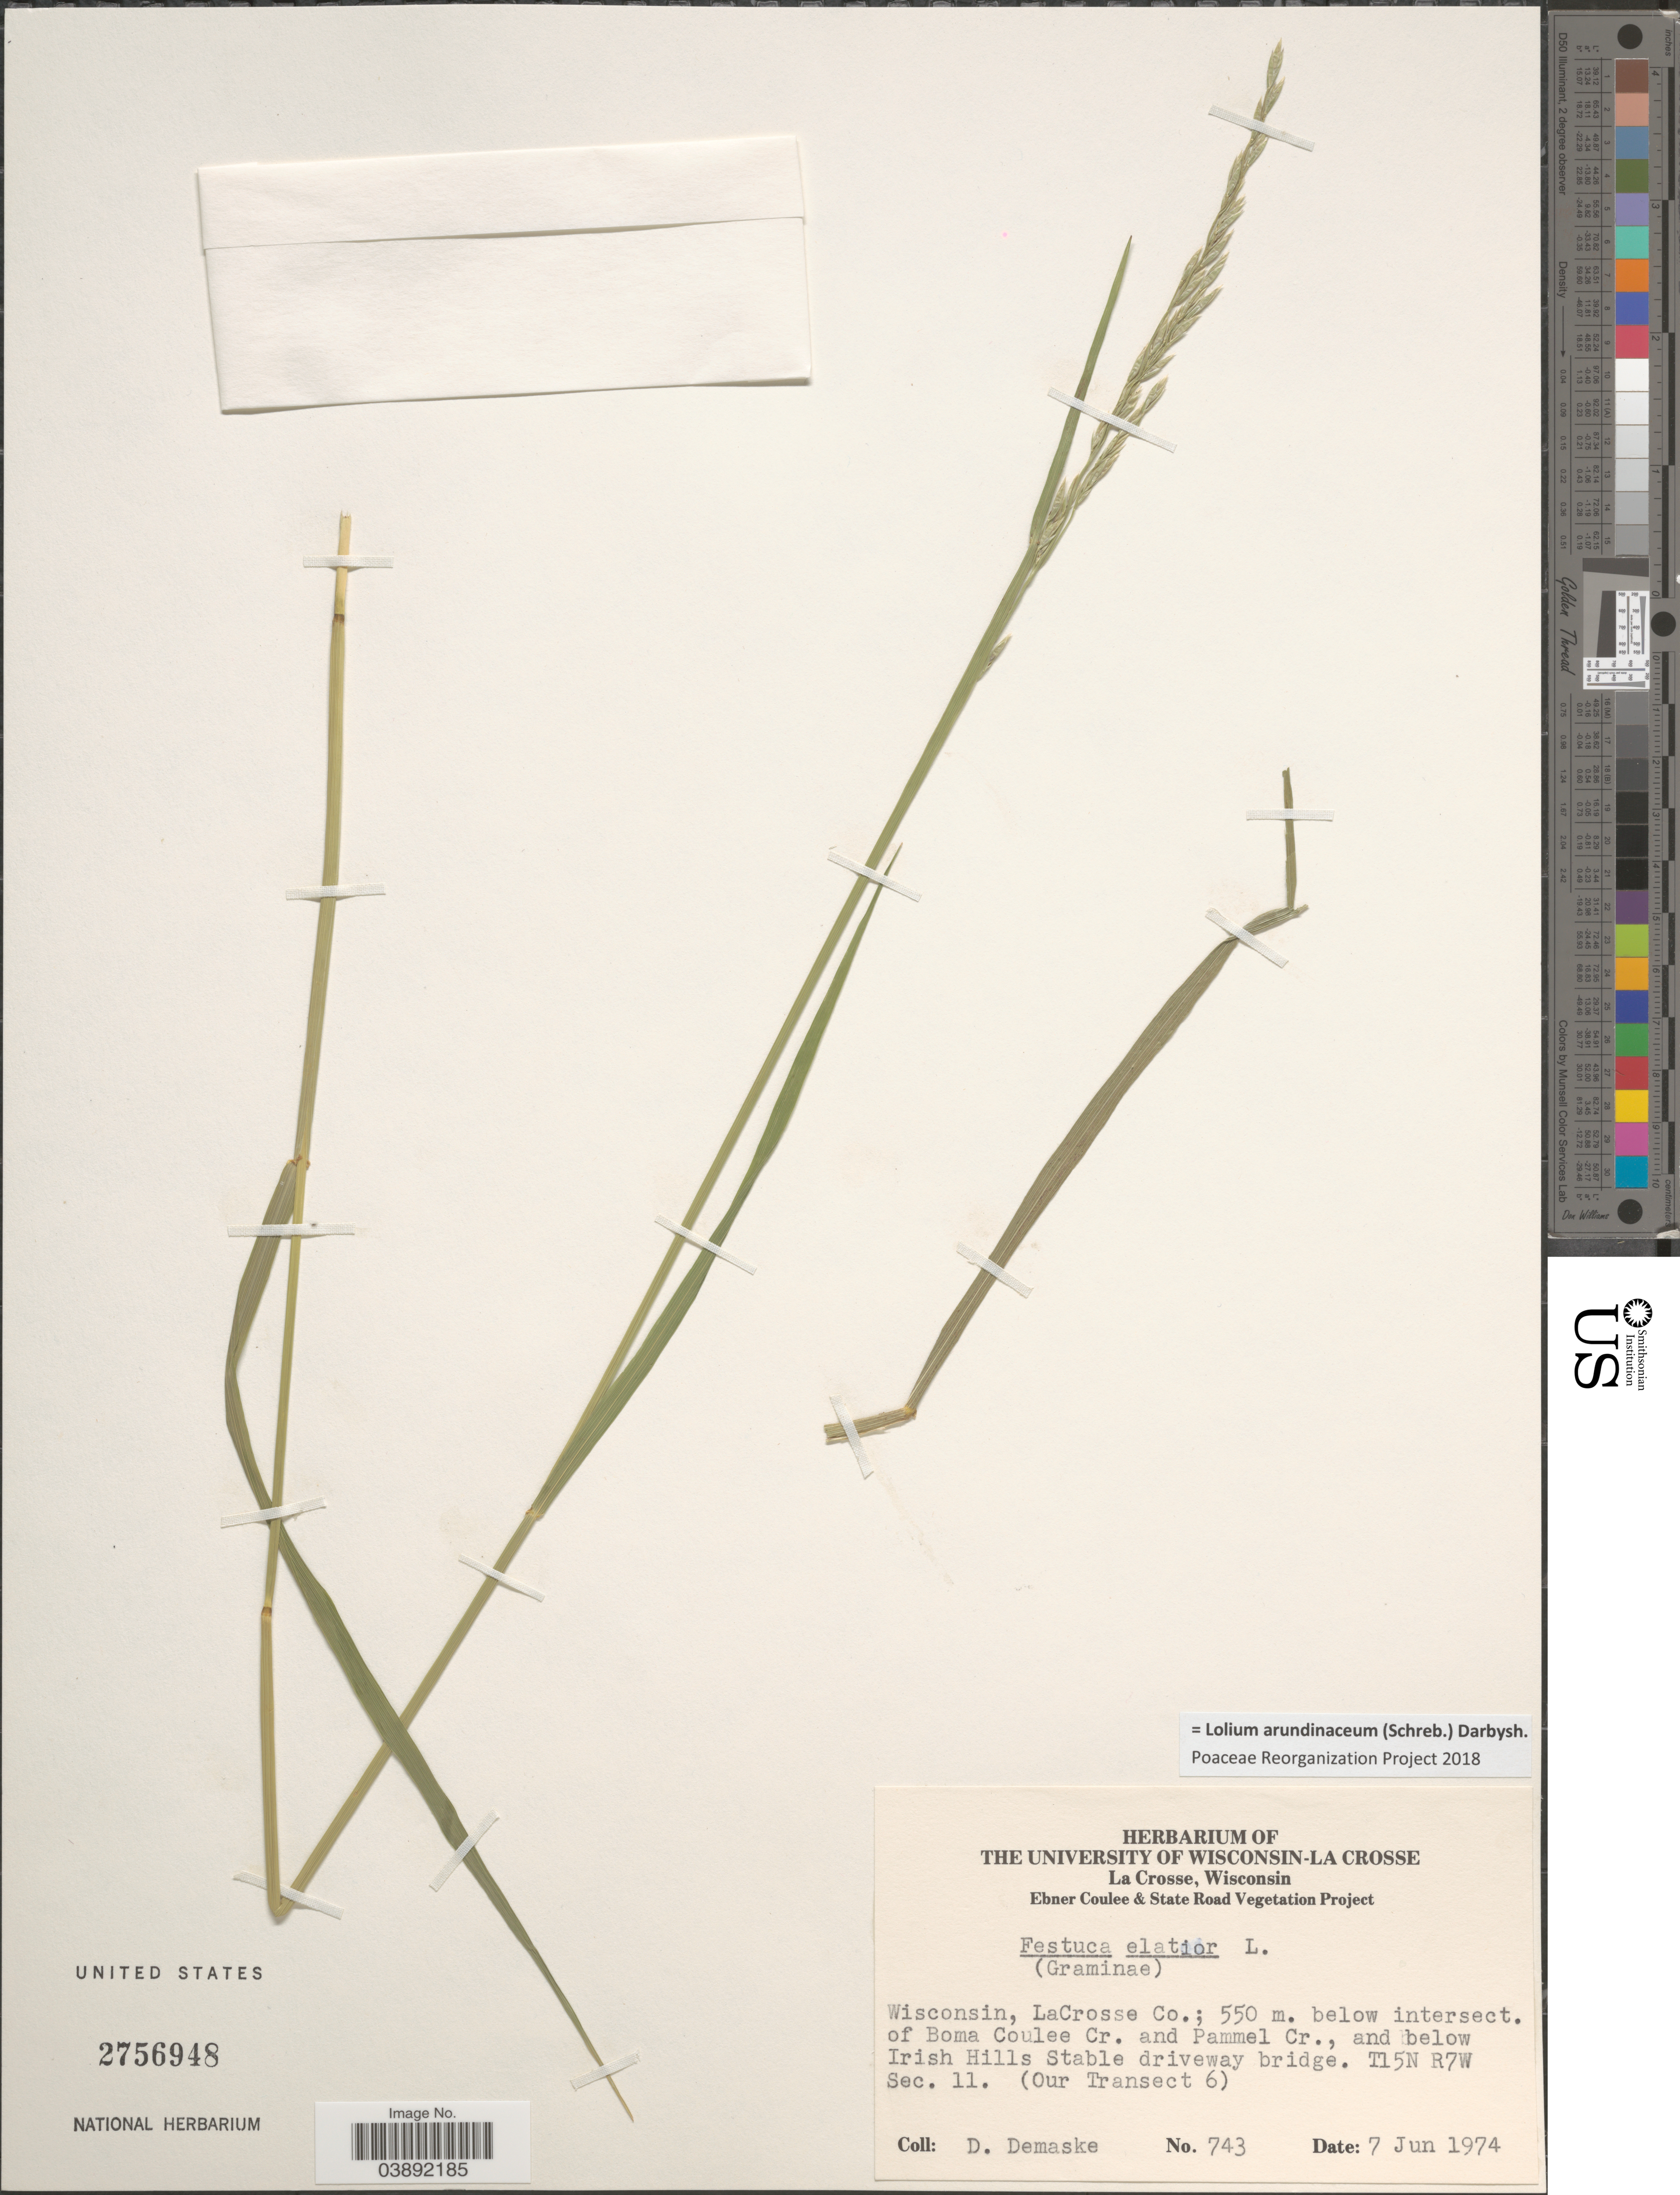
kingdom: Plantae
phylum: Tracheophyta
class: Liliopsida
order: Poales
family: Poaceae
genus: Lolium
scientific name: Lolium arundinaceum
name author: (Schreb.) Darbysh.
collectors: D. Demaske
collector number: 743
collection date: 1974-06-07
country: United States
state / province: Wisconsin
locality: La Crosse. LaCrosse Co.; below intersect. of Boma Coulee Cr. and Pammel Cr., and below Irish Hills Stable driveway bridge. T15N R7W Sec. 11 (Our Transect 6).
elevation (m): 550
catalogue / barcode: US 2756948